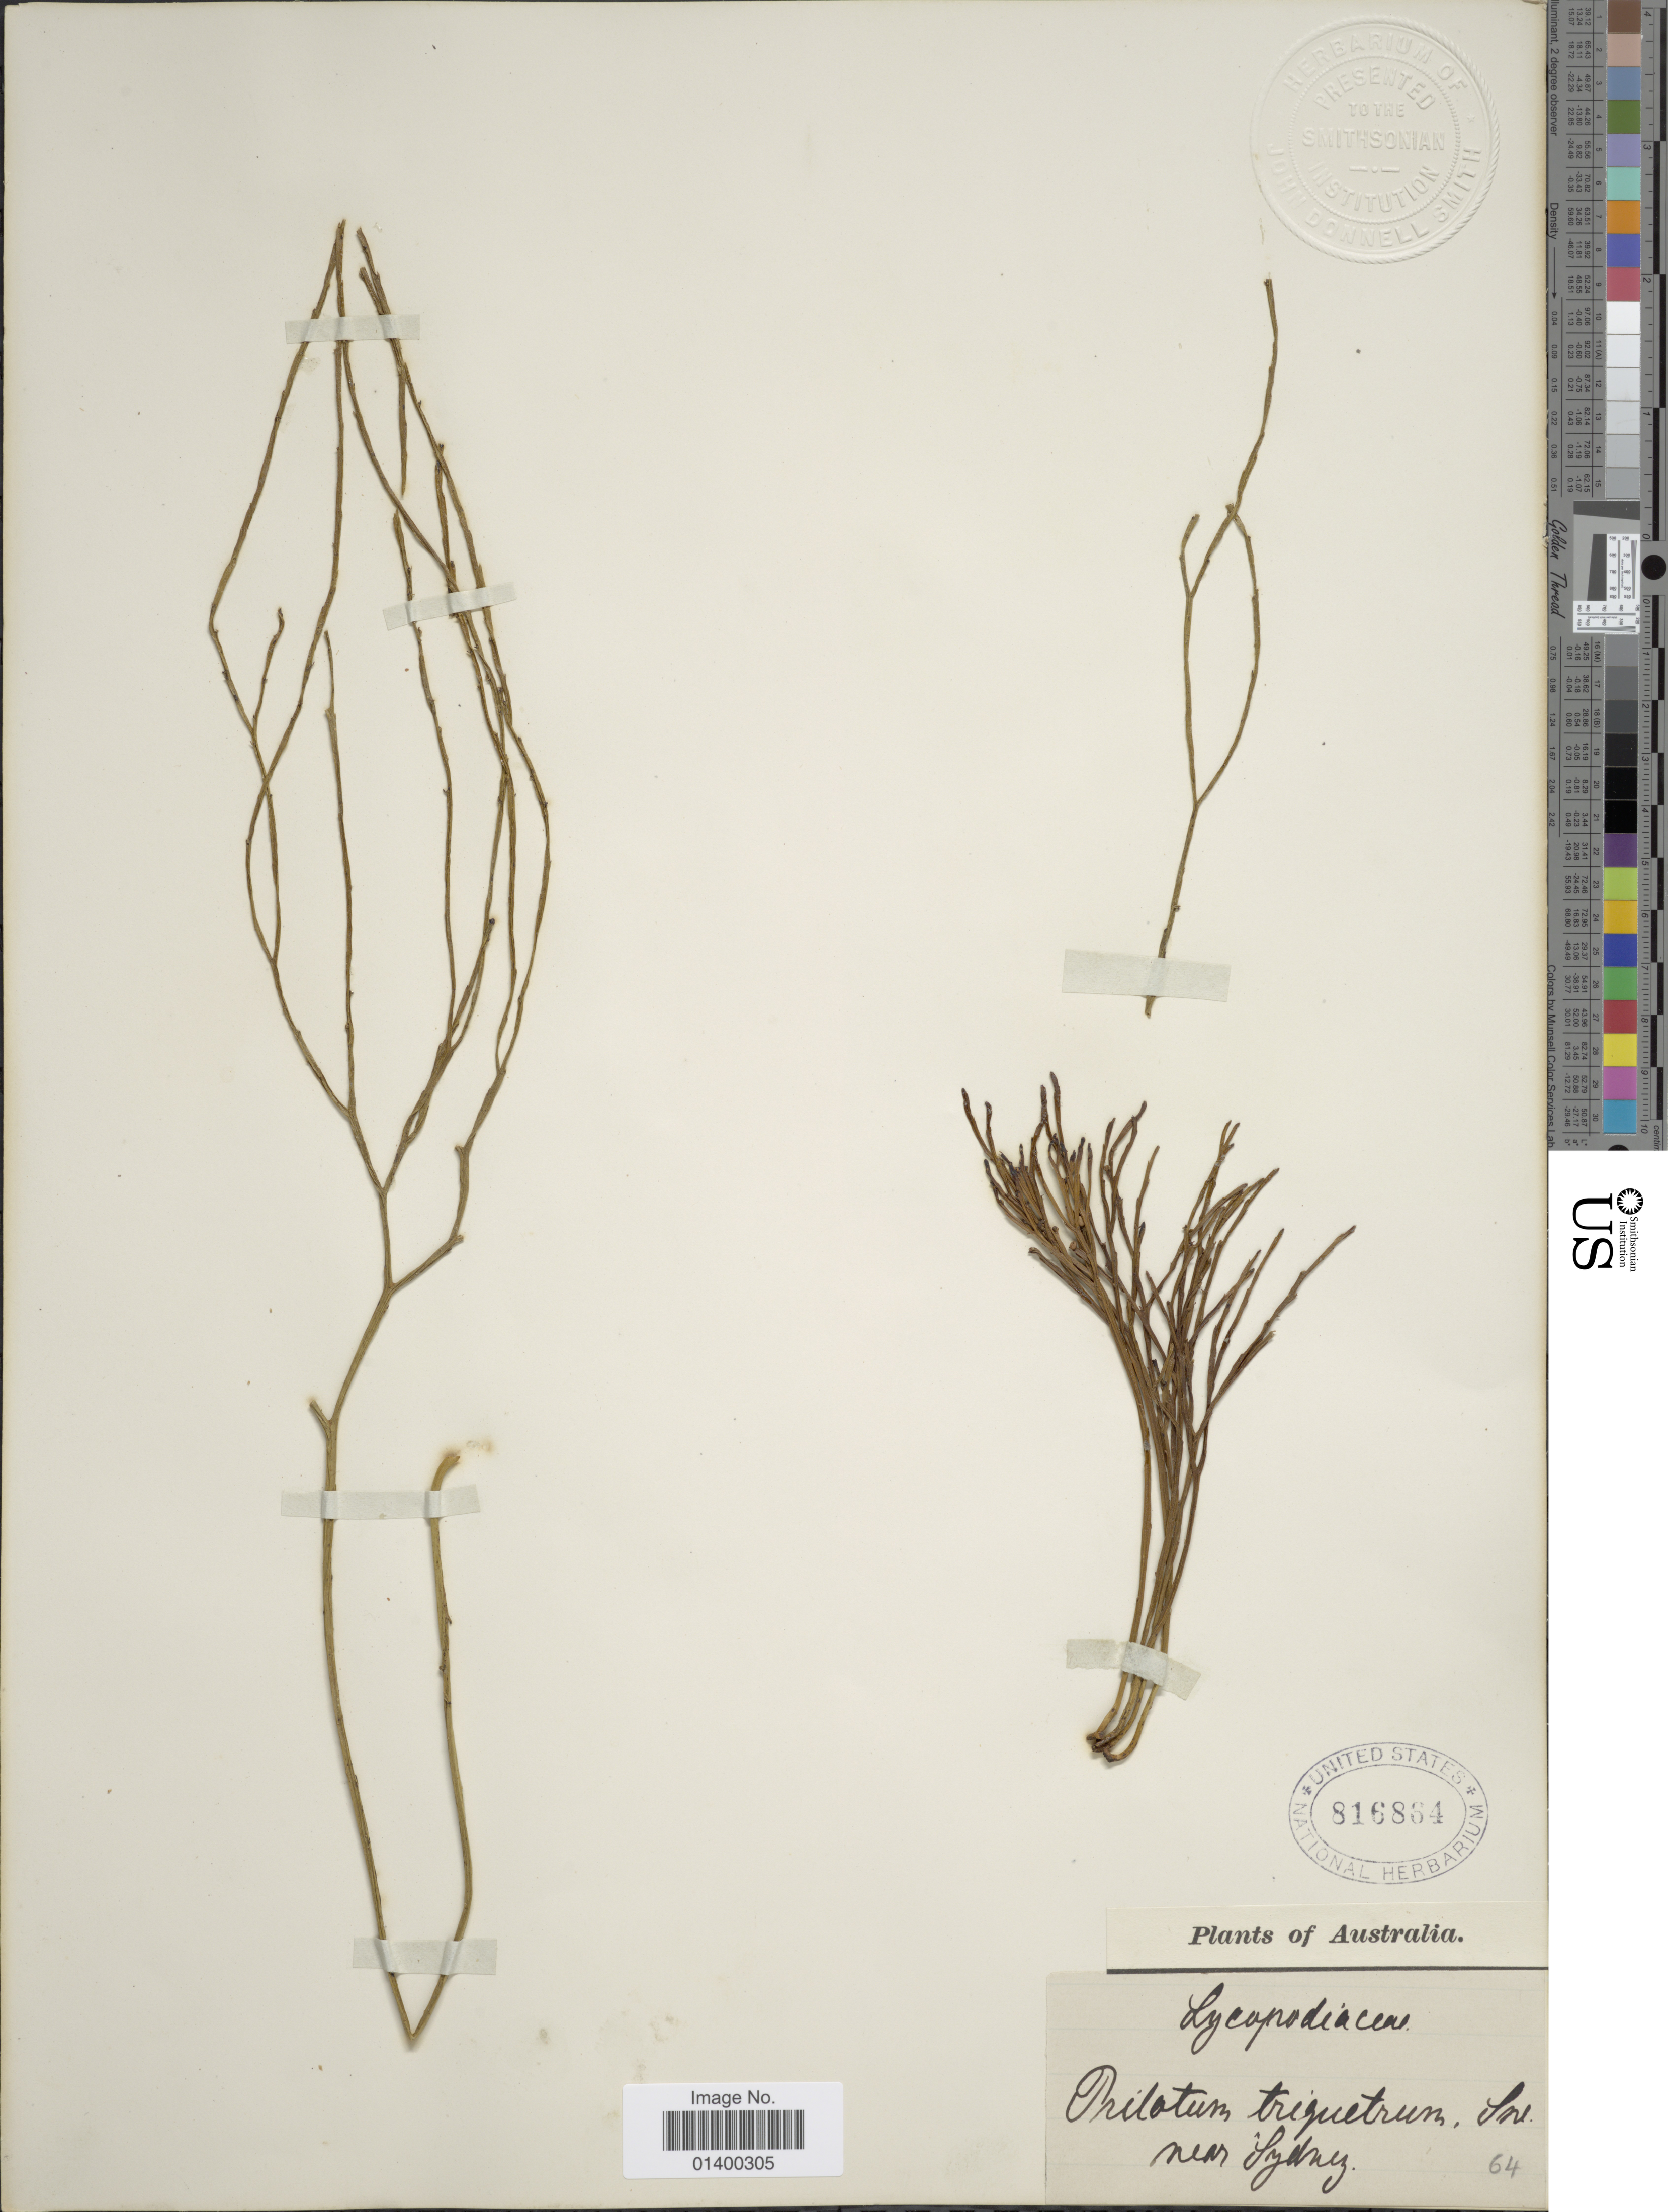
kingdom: Plantae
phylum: Tracheophyta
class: Polypodiopsida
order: Psilotales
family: Psilotaceae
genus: Psilotum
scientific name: Psilotum nudum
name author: (L.) P. Beauv.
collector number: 64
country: Australia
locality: Near Sydney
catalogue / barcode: US 816864